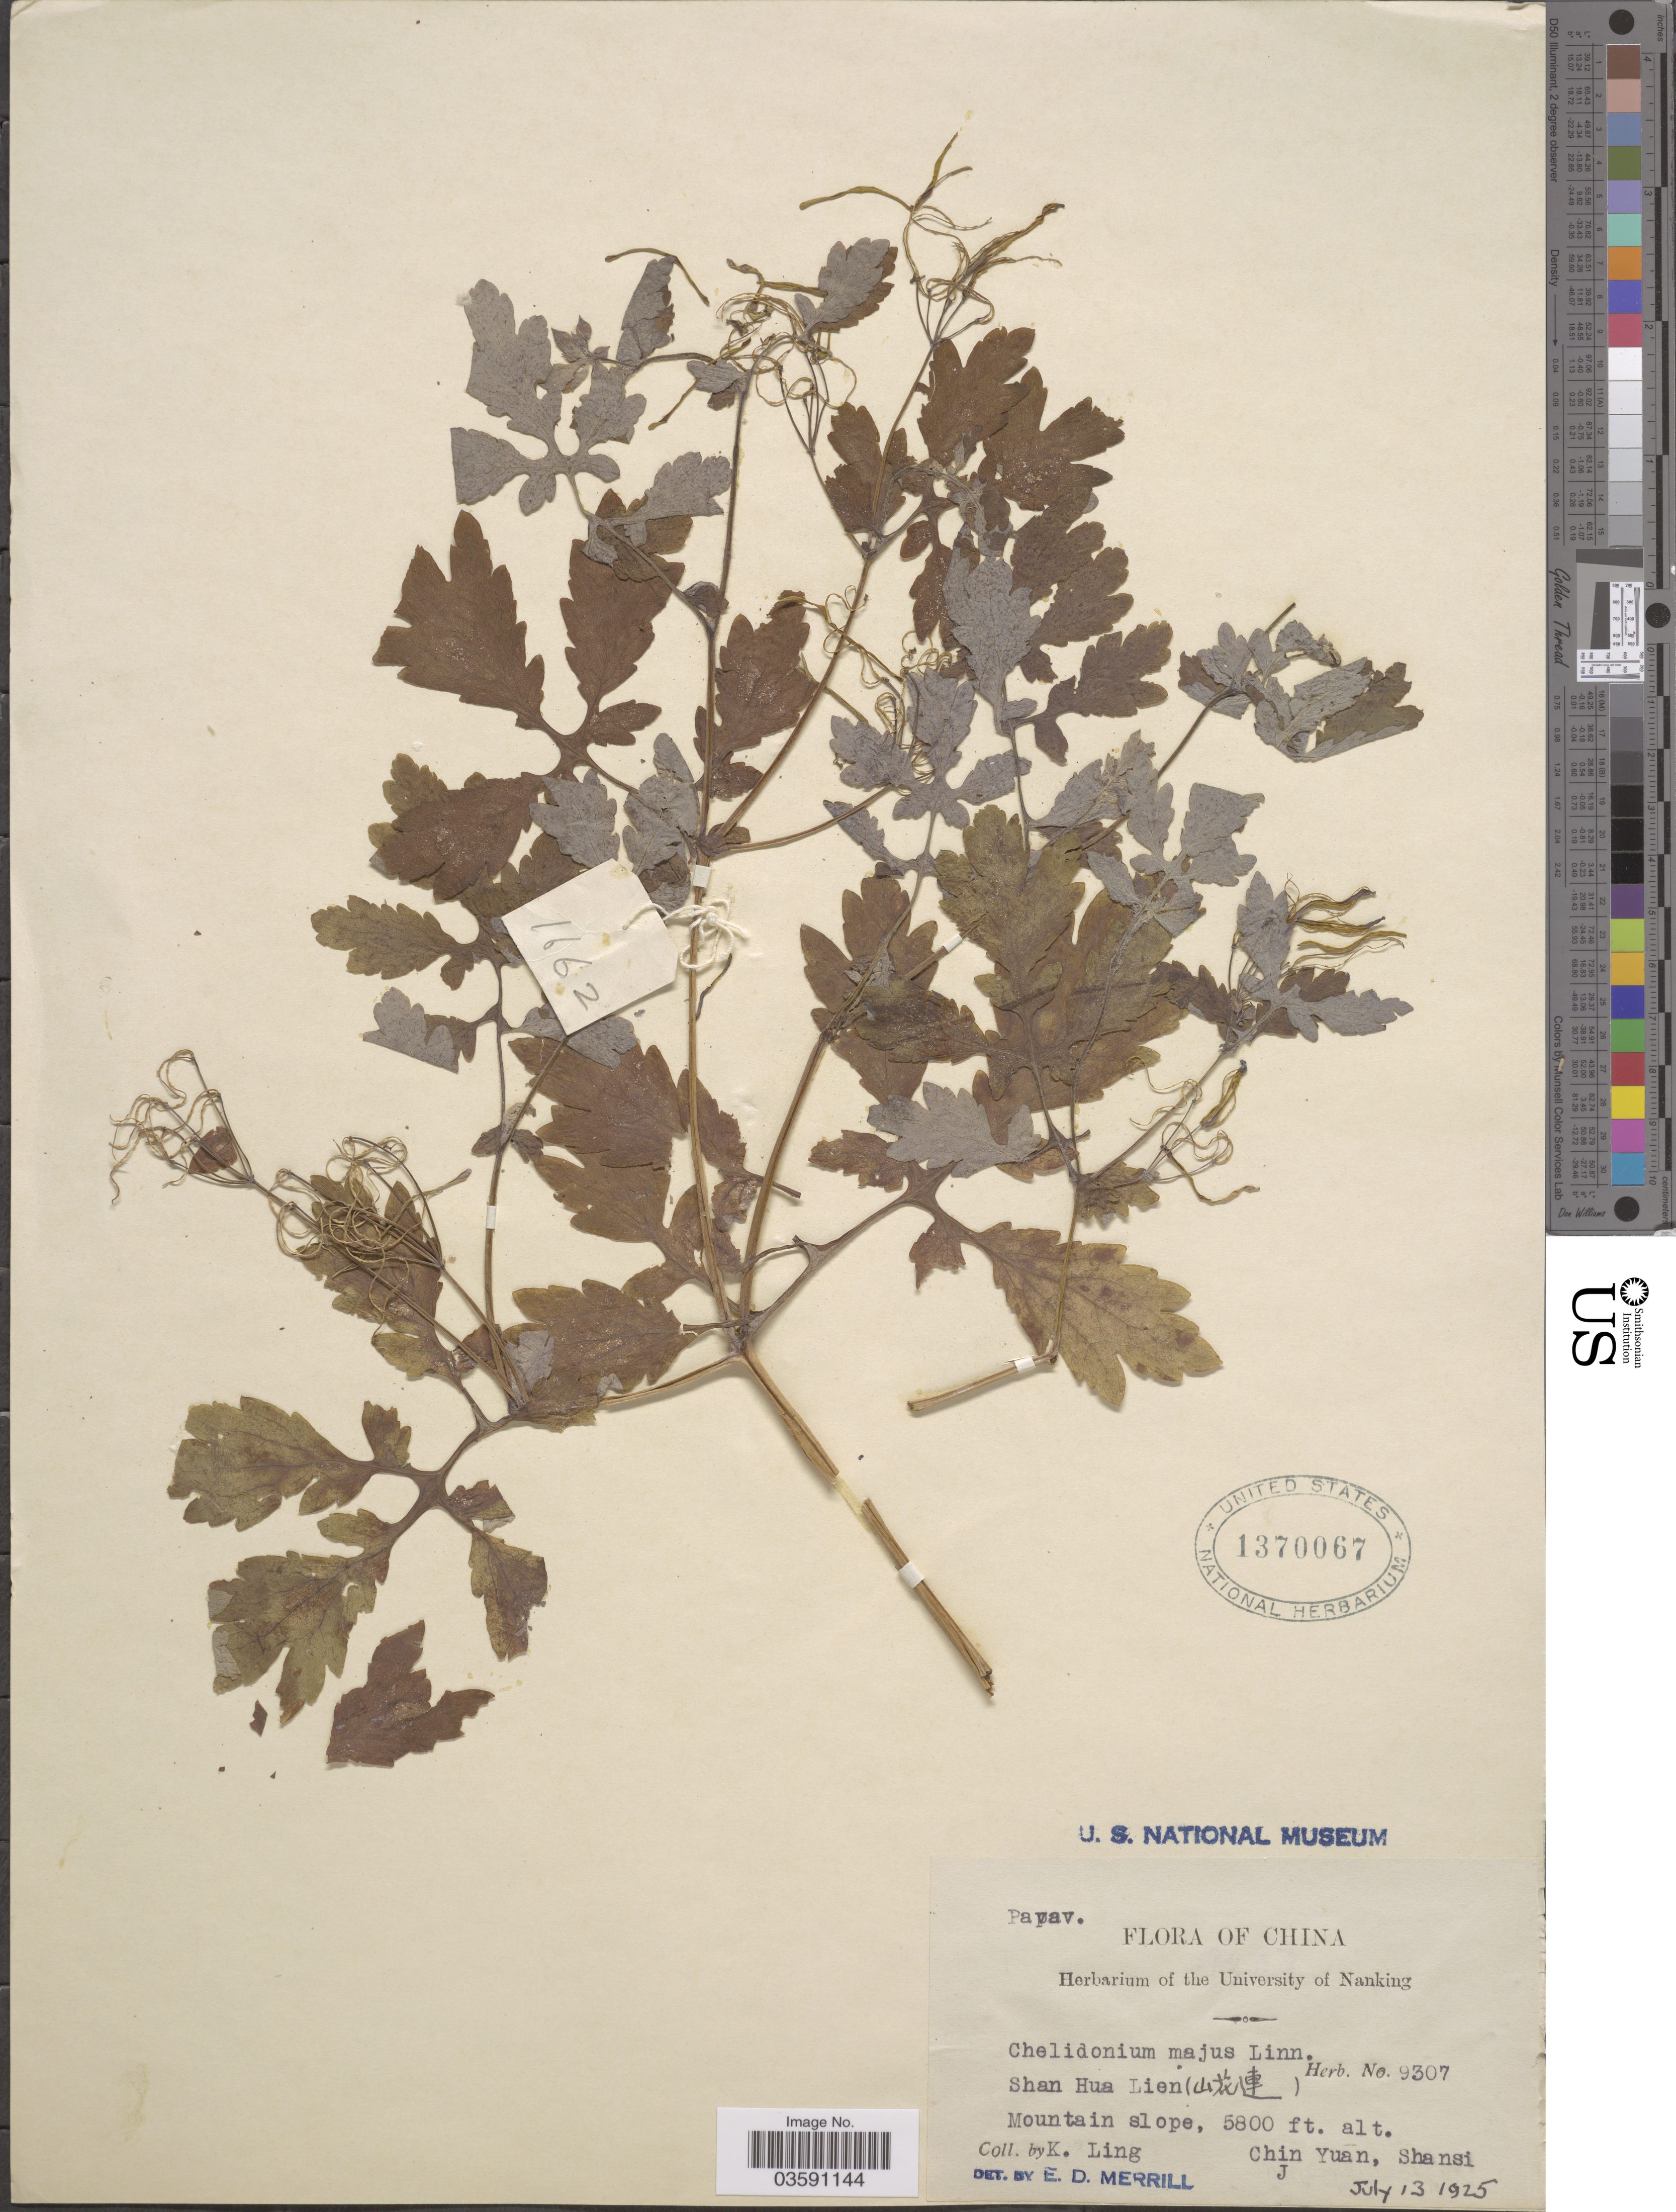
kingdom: Plantae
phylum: Tracheophyta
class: Magnoliopsida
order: Ranunculales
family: Papaveraceae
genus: Chelidonium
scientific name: Chelidonium majus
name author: L.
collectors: K. Ling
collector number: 9307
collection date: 1925-07-13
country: China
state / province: Shanxi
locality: Shan Hua Lien (X). Mountain slope. Chin Yuan.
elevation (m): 1768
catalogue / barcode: US 1370067